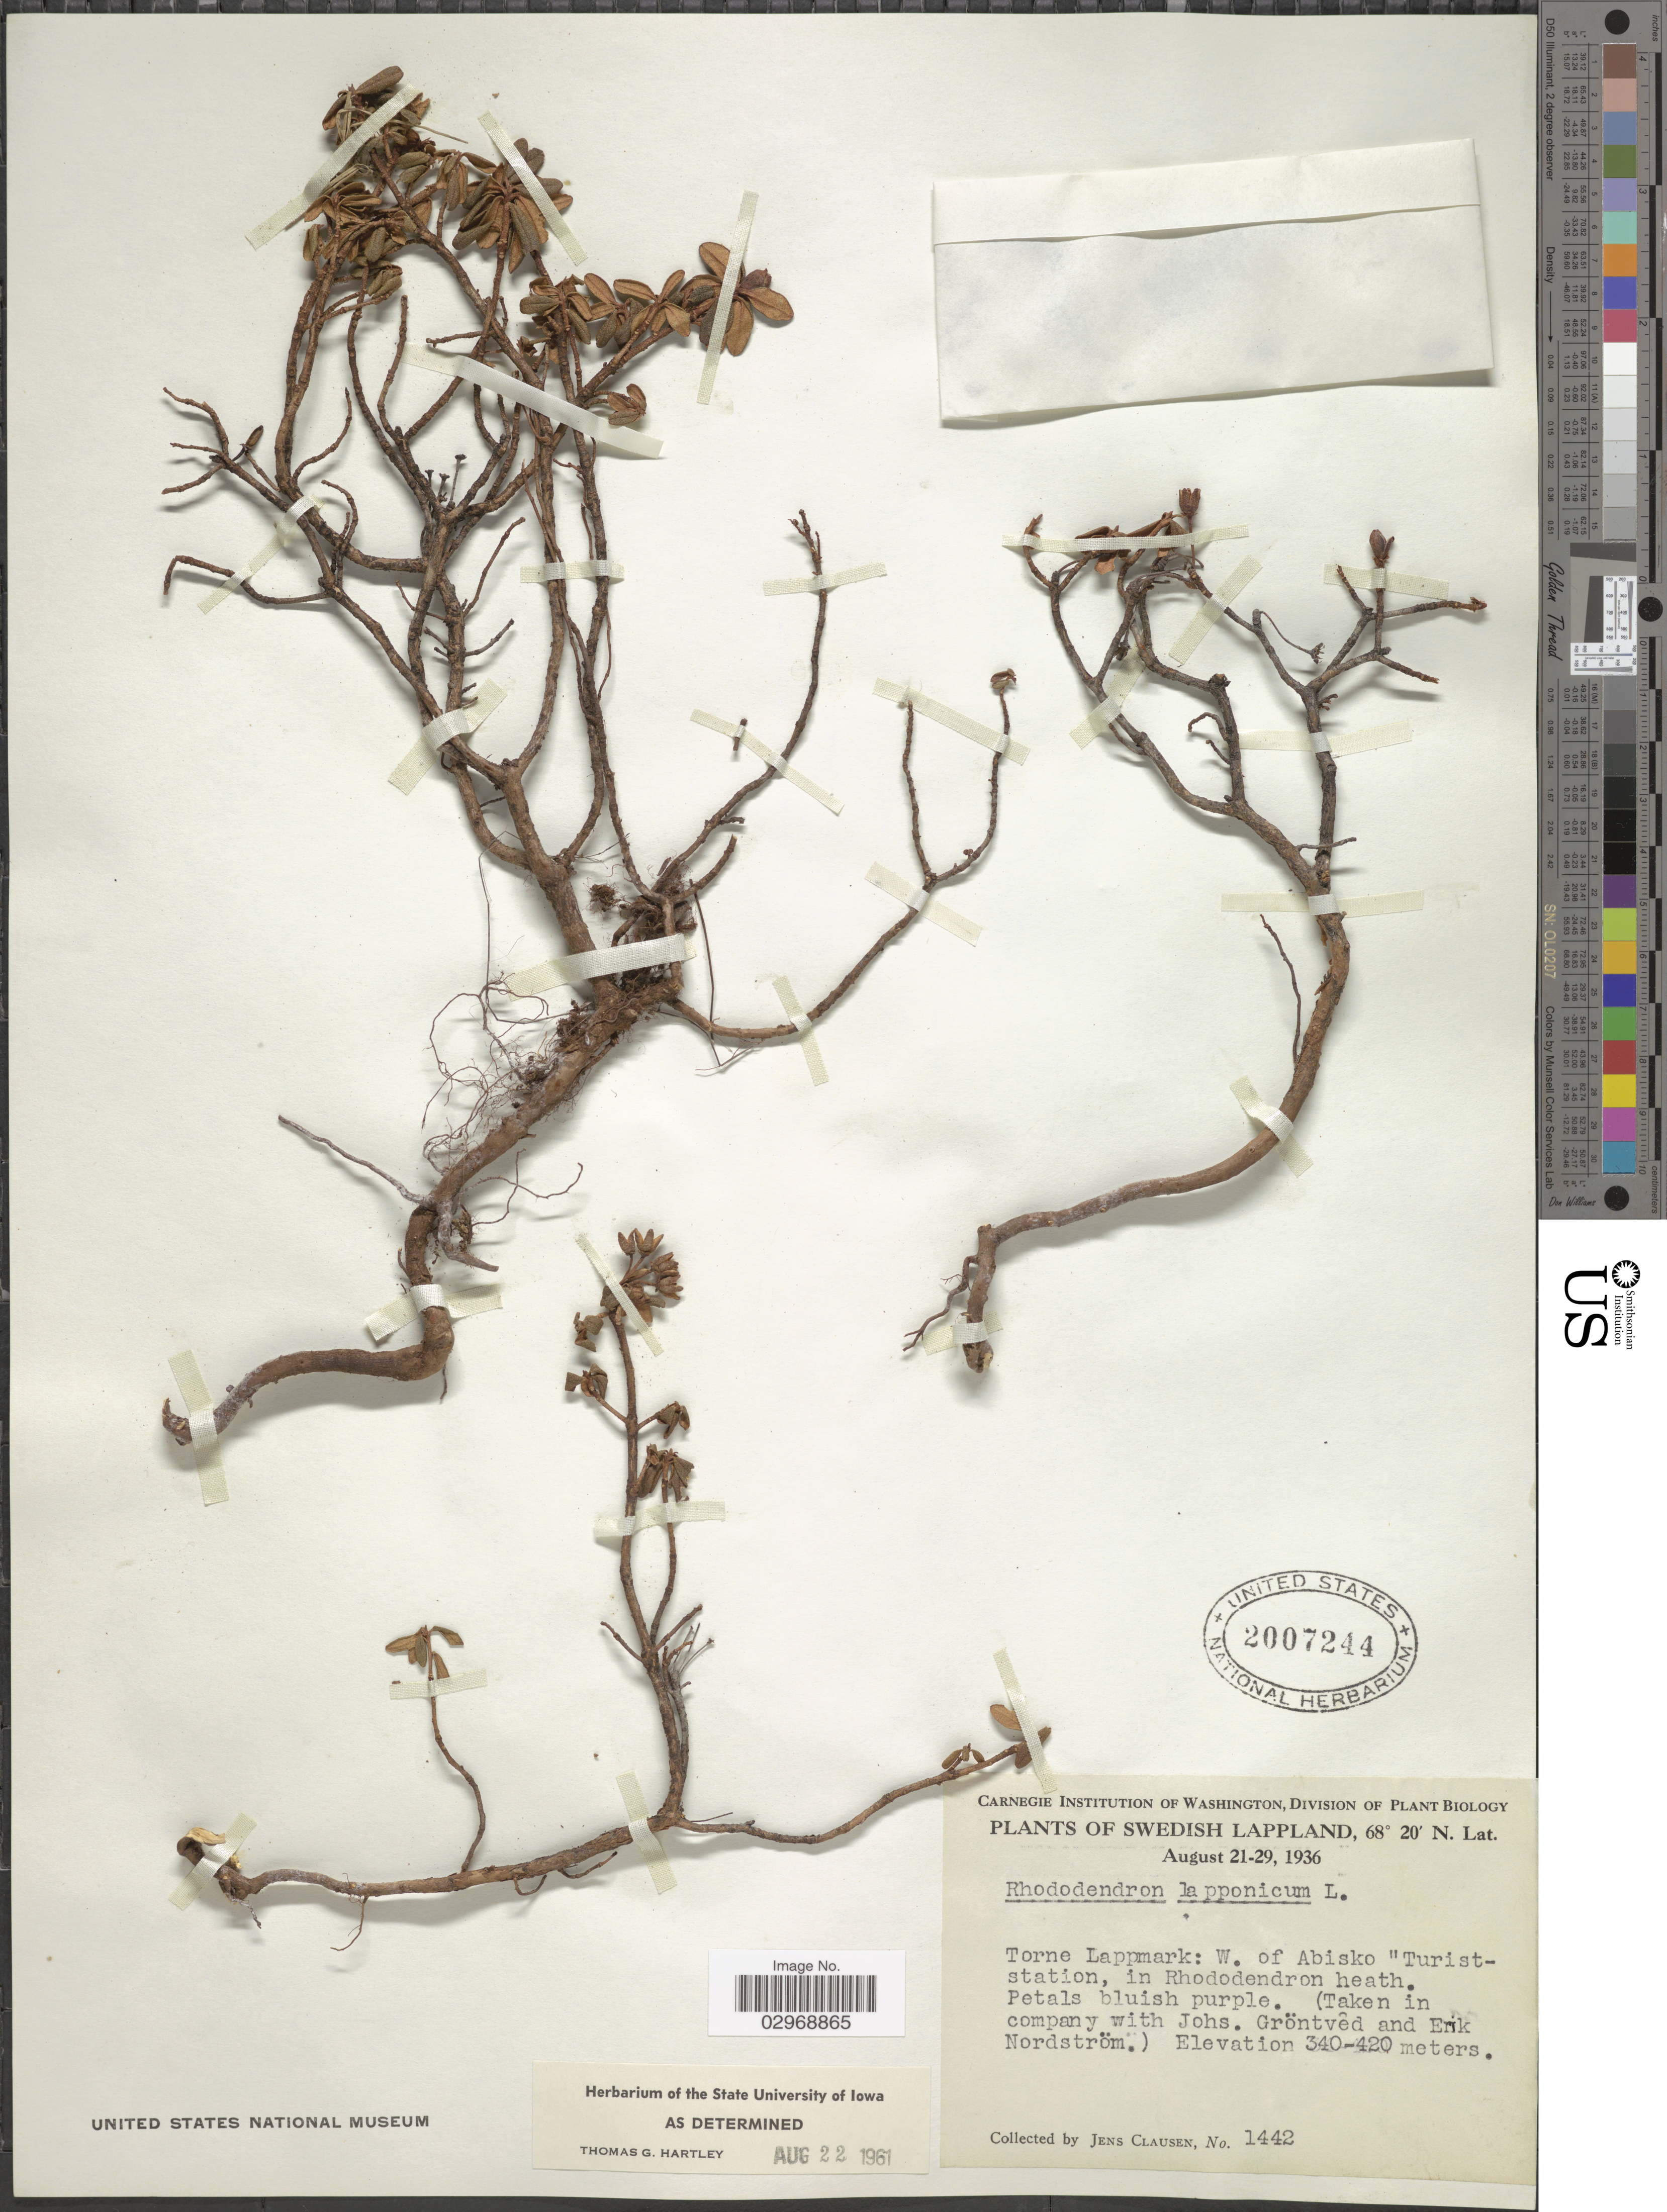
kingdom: Plantae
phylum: Tracheophyta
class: Magnoliopsida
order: Ericales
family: Ericaceae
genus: Rhododendron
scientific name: Rhododendron lapponicum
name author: (L.) Wahlenb.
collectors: J. Clausen, J. Gröntved & E. Nordström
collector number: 1442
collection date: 1936-08-21/1936-08-29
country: Sweden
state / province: Norrbotten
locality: Swedish Lappland. Torne Lappmark: W. of Abisko Turist-station, in Rhododendron heath.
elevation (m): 340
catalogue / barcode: US 2007244